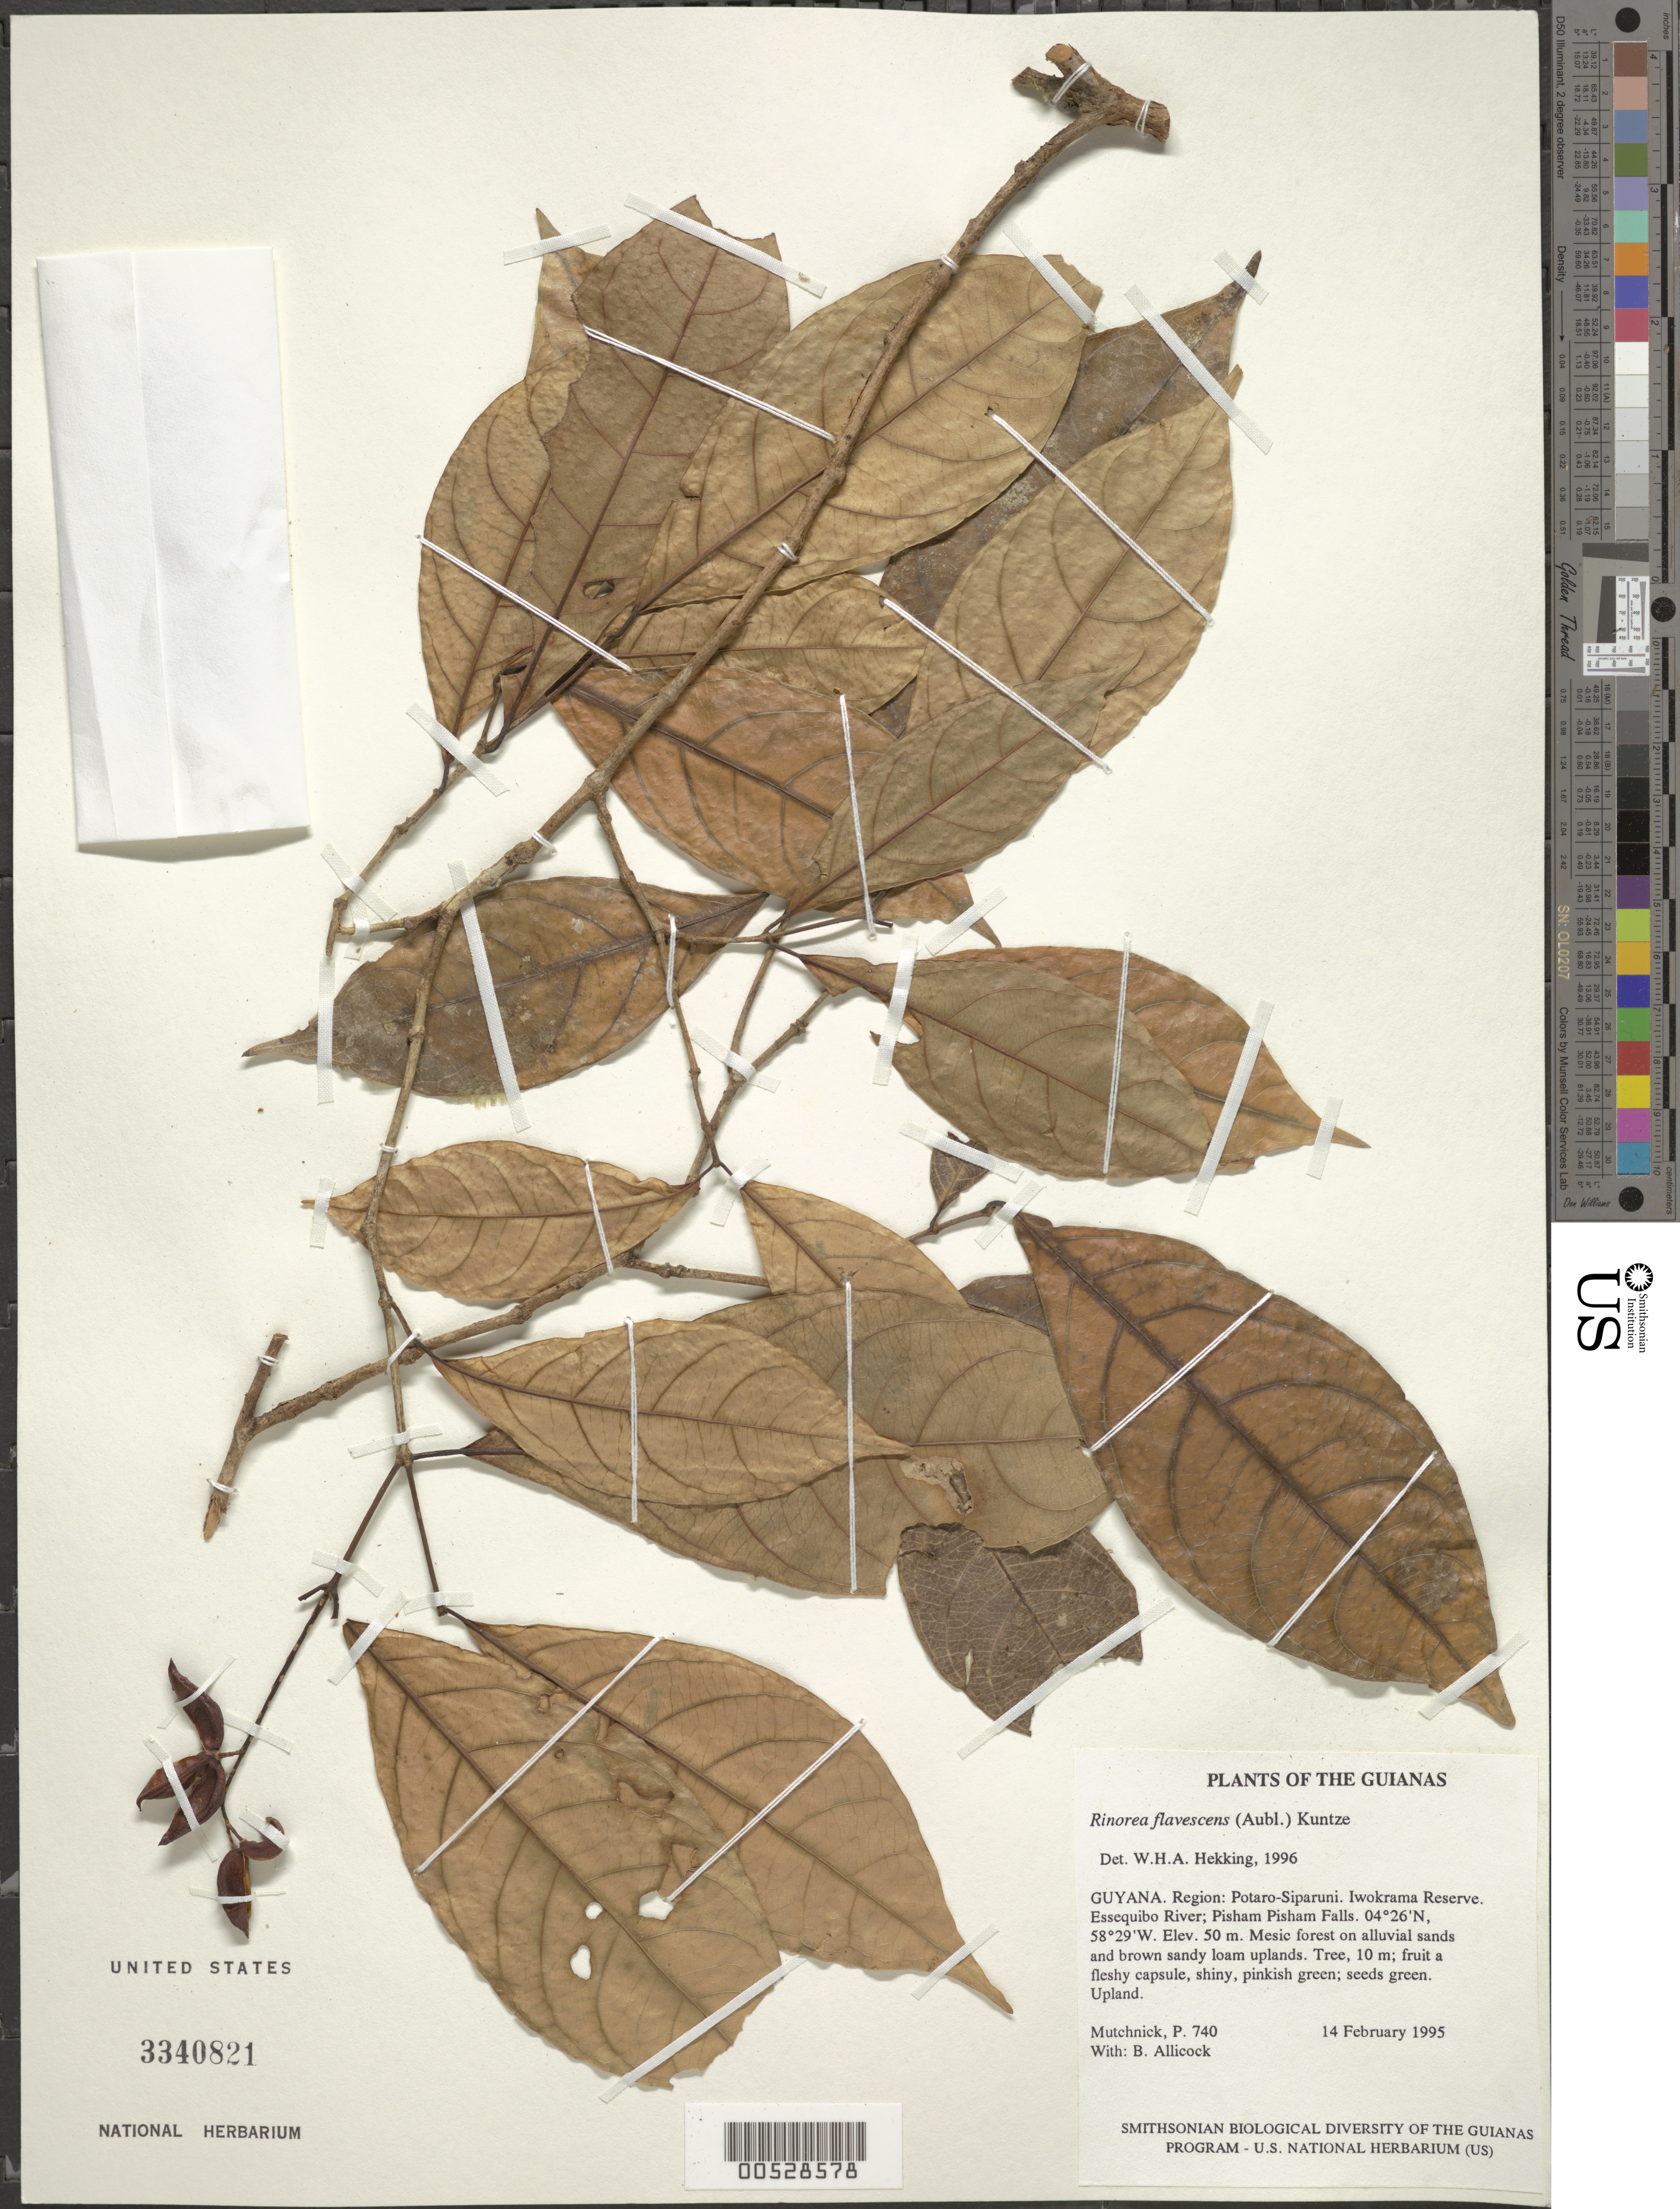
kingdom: Plantae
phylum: Tracheophyta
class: Magnoliopsida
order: Malpighiales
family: Violaceae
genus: Rinorea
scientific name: Rinorea flavescens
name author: (Aubl.) Kuntze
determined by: Hekking, W. H. A.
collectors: P. Mutchnick & B. Allicock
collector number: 740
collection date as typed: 14 February 1995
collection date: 1995-02-14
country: Guyana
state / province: Potaro-Siparuni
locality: Iwokrama Reserve. Essequibo River; Pisham Pisham Falls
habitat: Mesic forest on alluvial sands and brown sandy loam uplands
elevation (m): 50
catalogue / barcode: US 3340821